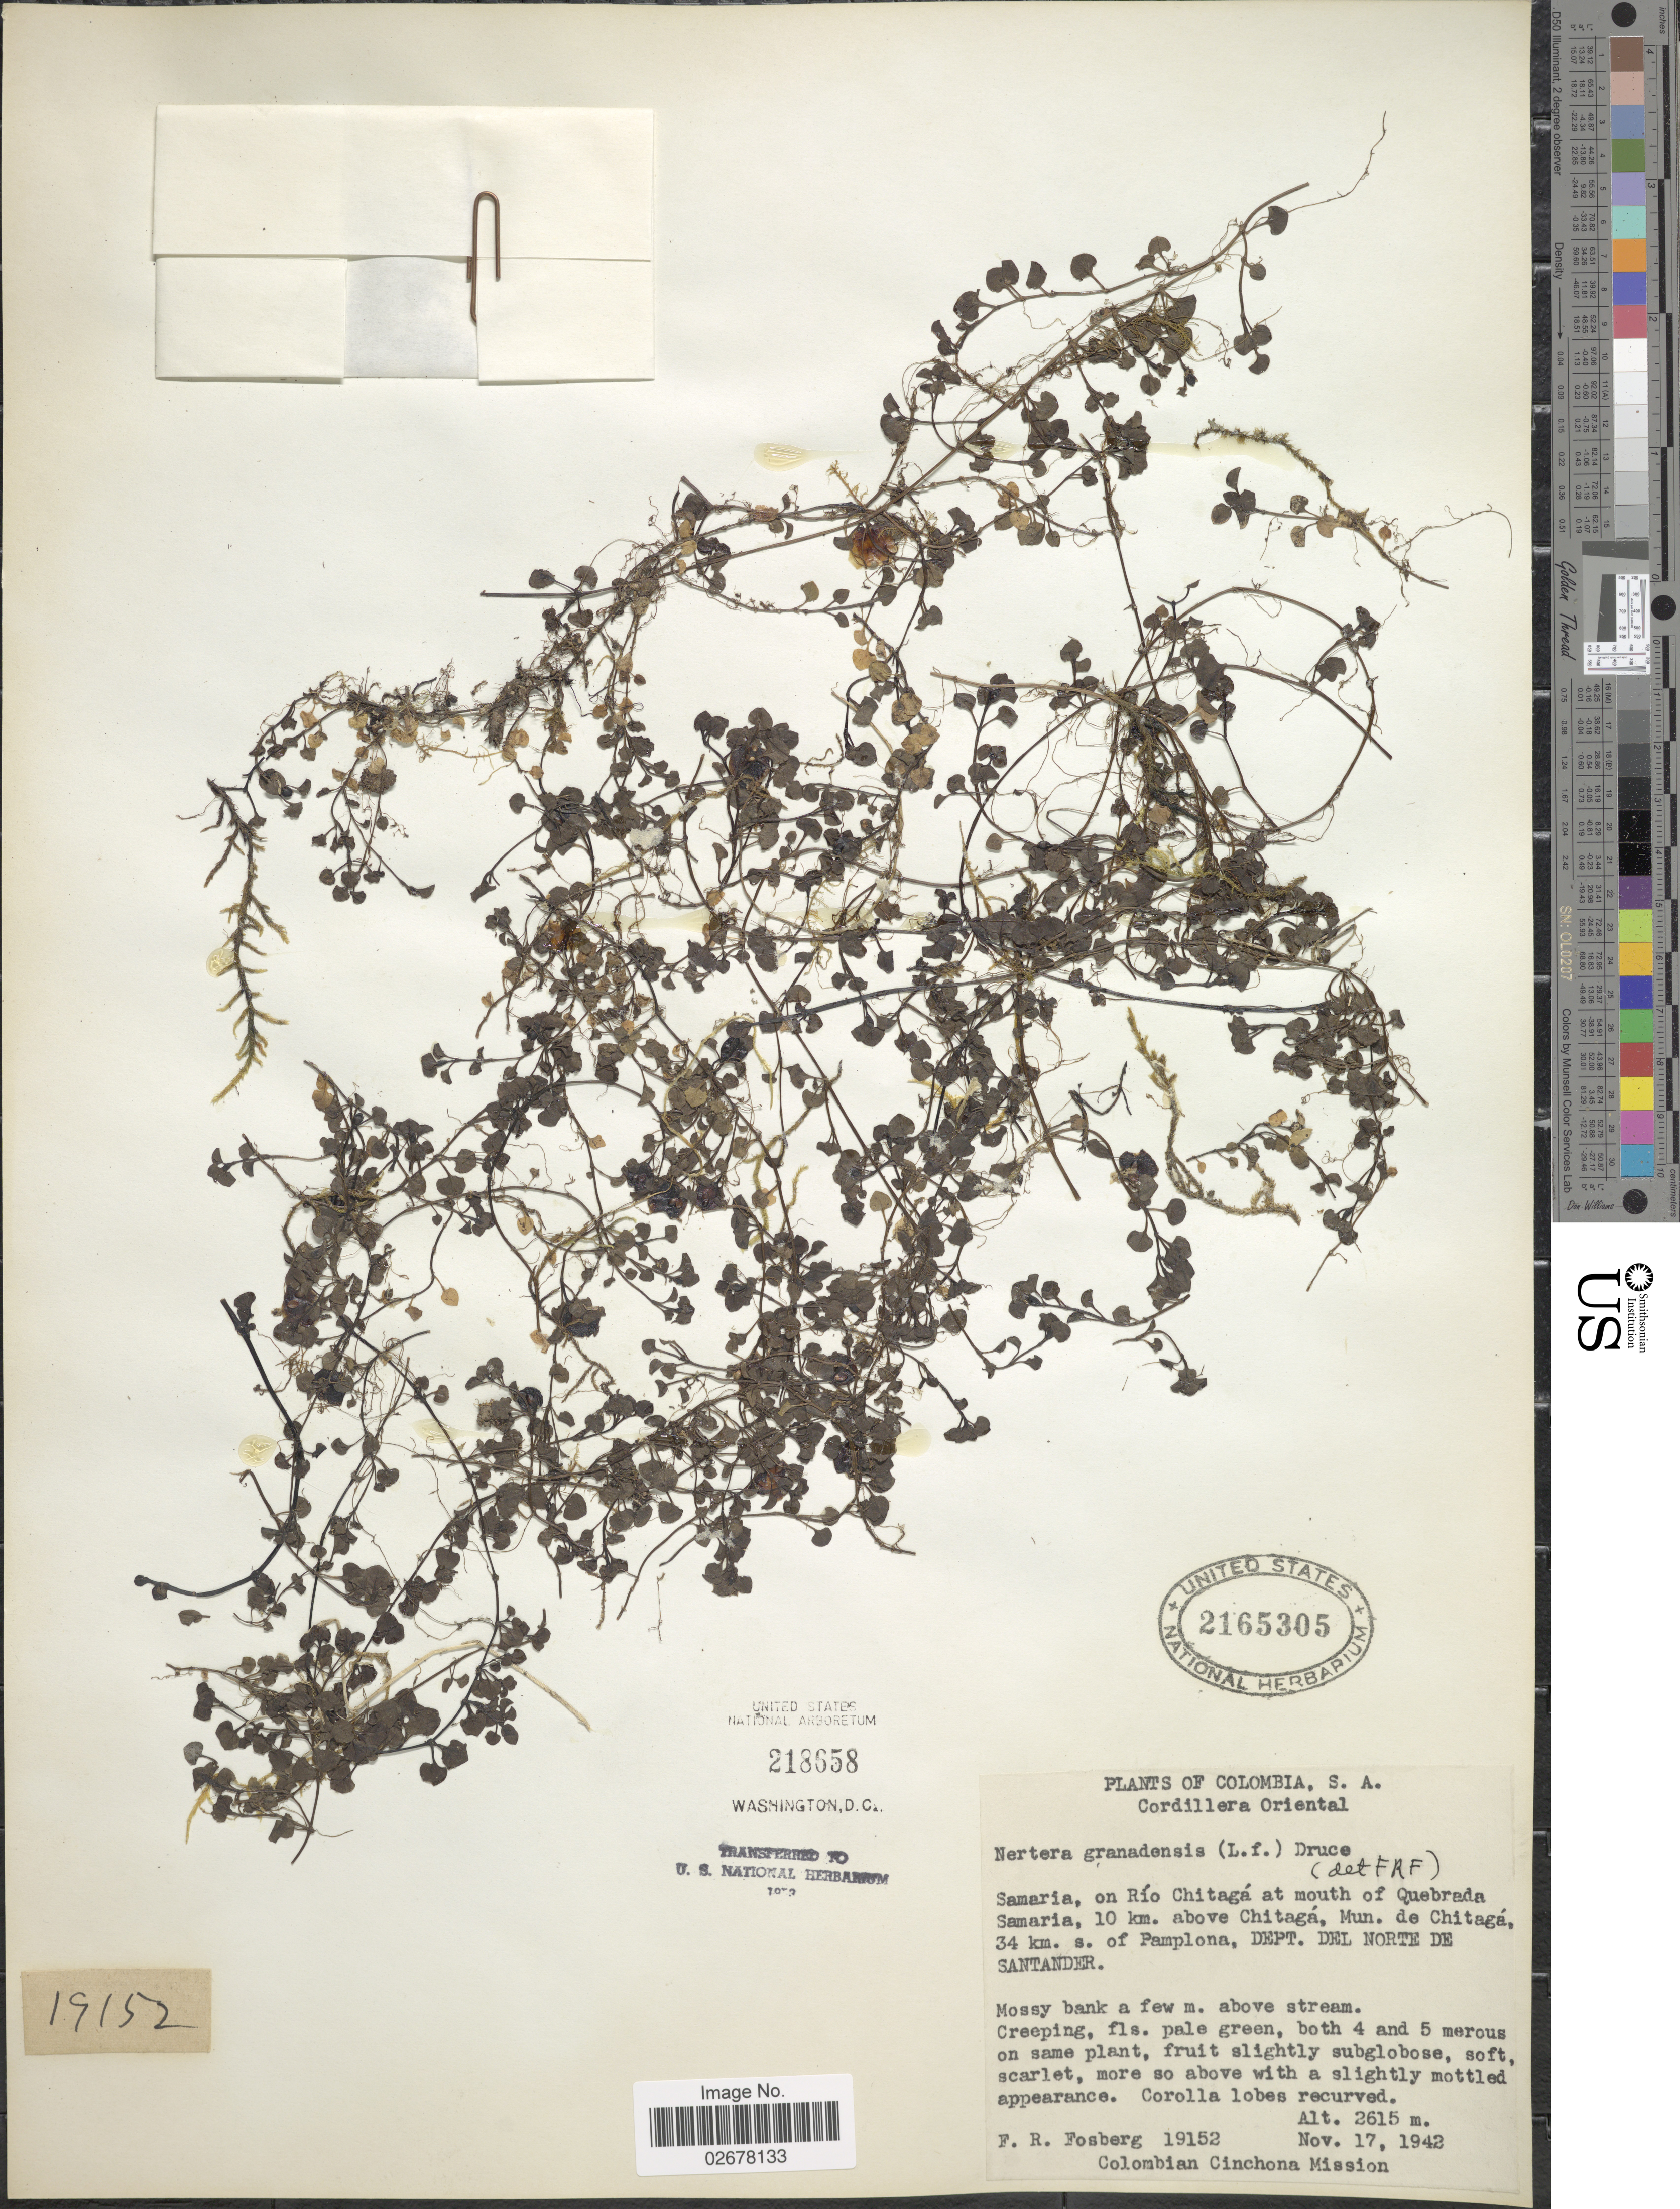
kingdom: Plantae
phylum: Tracheophyta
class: Magnoliopsida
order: Gentianales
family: Rubiaceae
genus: Nertera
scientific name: Nertera depressa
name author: Banks & Sol. ex Gaertn.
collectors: F. R. Fosberg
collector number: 19152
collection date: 1942-11-17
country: Colombia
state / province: Norte de Santander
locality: Cordillera Oriental, Samaria, on Río Chitagá at mouth of Quebrada Samaria, 10 km above Chitagá, Mun de Chitagá, 34 km s. of Pamplona, Dept. Del Norte De Santander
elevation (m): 2615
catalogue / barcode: US 2165305